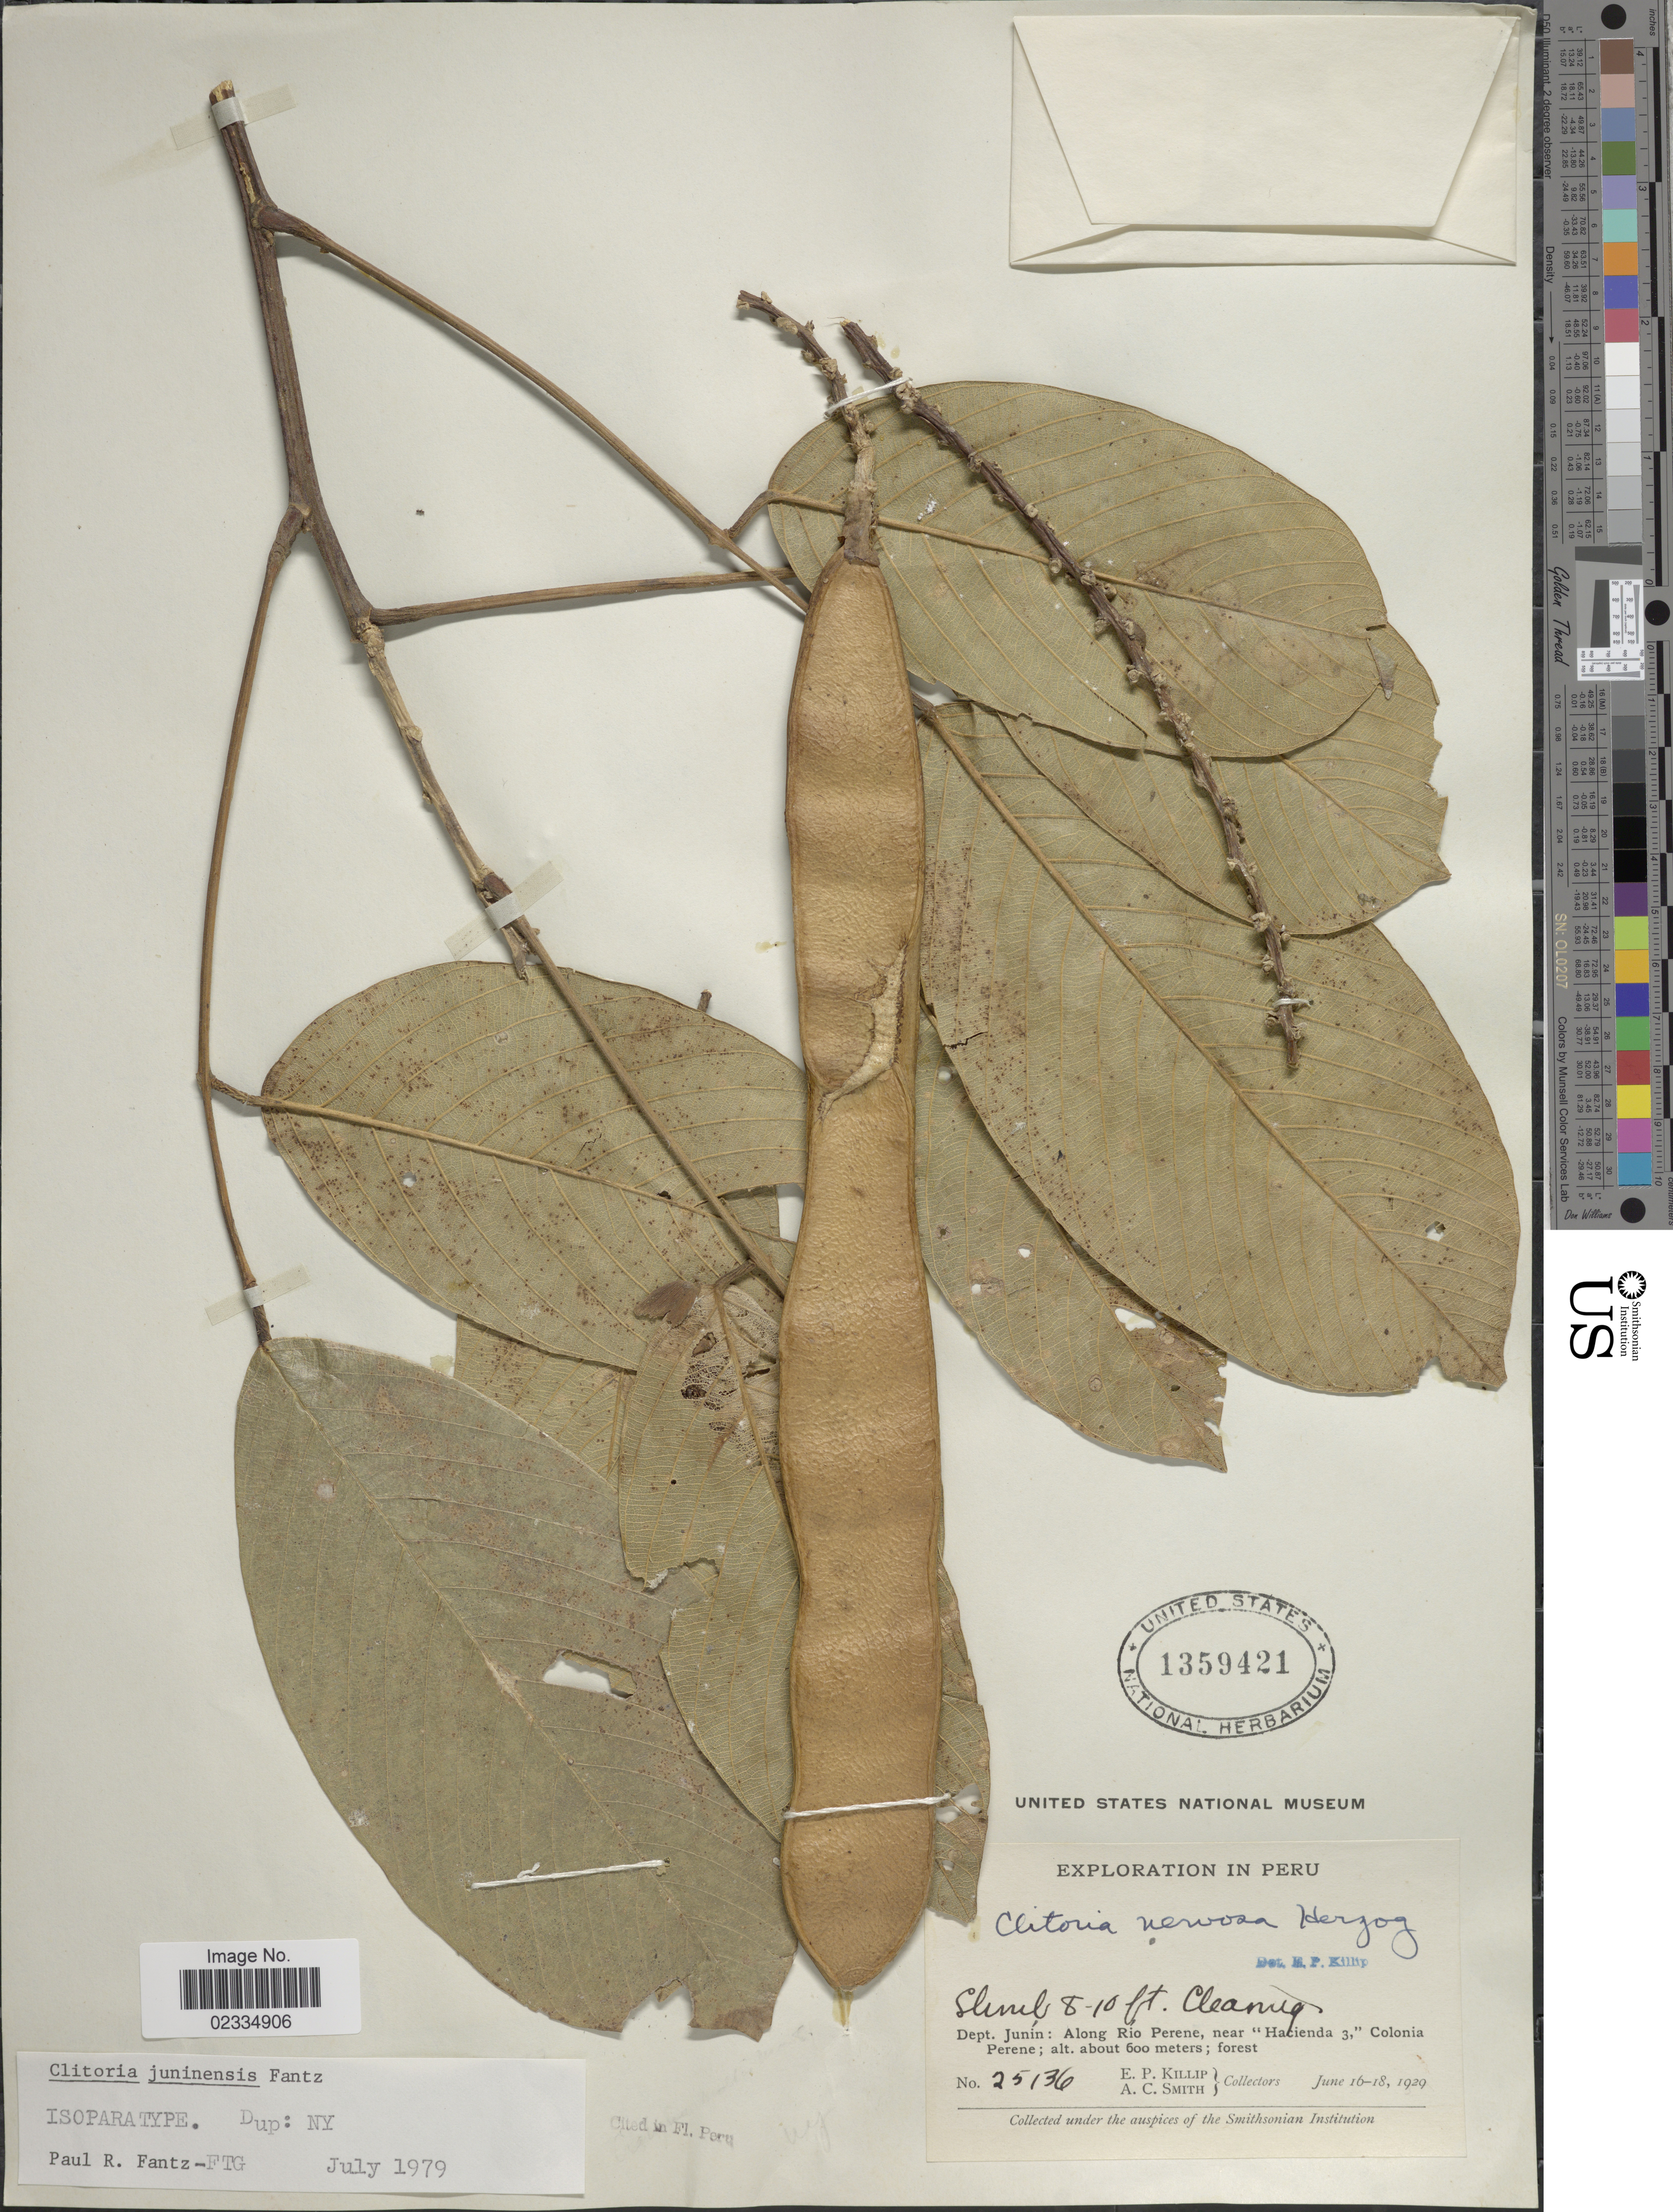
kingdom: Plantae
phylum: Tracheophyta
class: Magnoliopsida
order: Fabales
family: Fabaceae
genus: Clitoria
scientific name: Clitoria juninensis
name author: Fantz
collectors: E. P. Killip & A. C. Smith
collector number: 25136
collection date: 1929-06-16/1929-06-18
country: Peru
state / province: Junín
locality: Along Rio Perene, near "Hacienda 3, "Colonia Perene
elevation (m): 600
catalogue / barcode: US 1359421